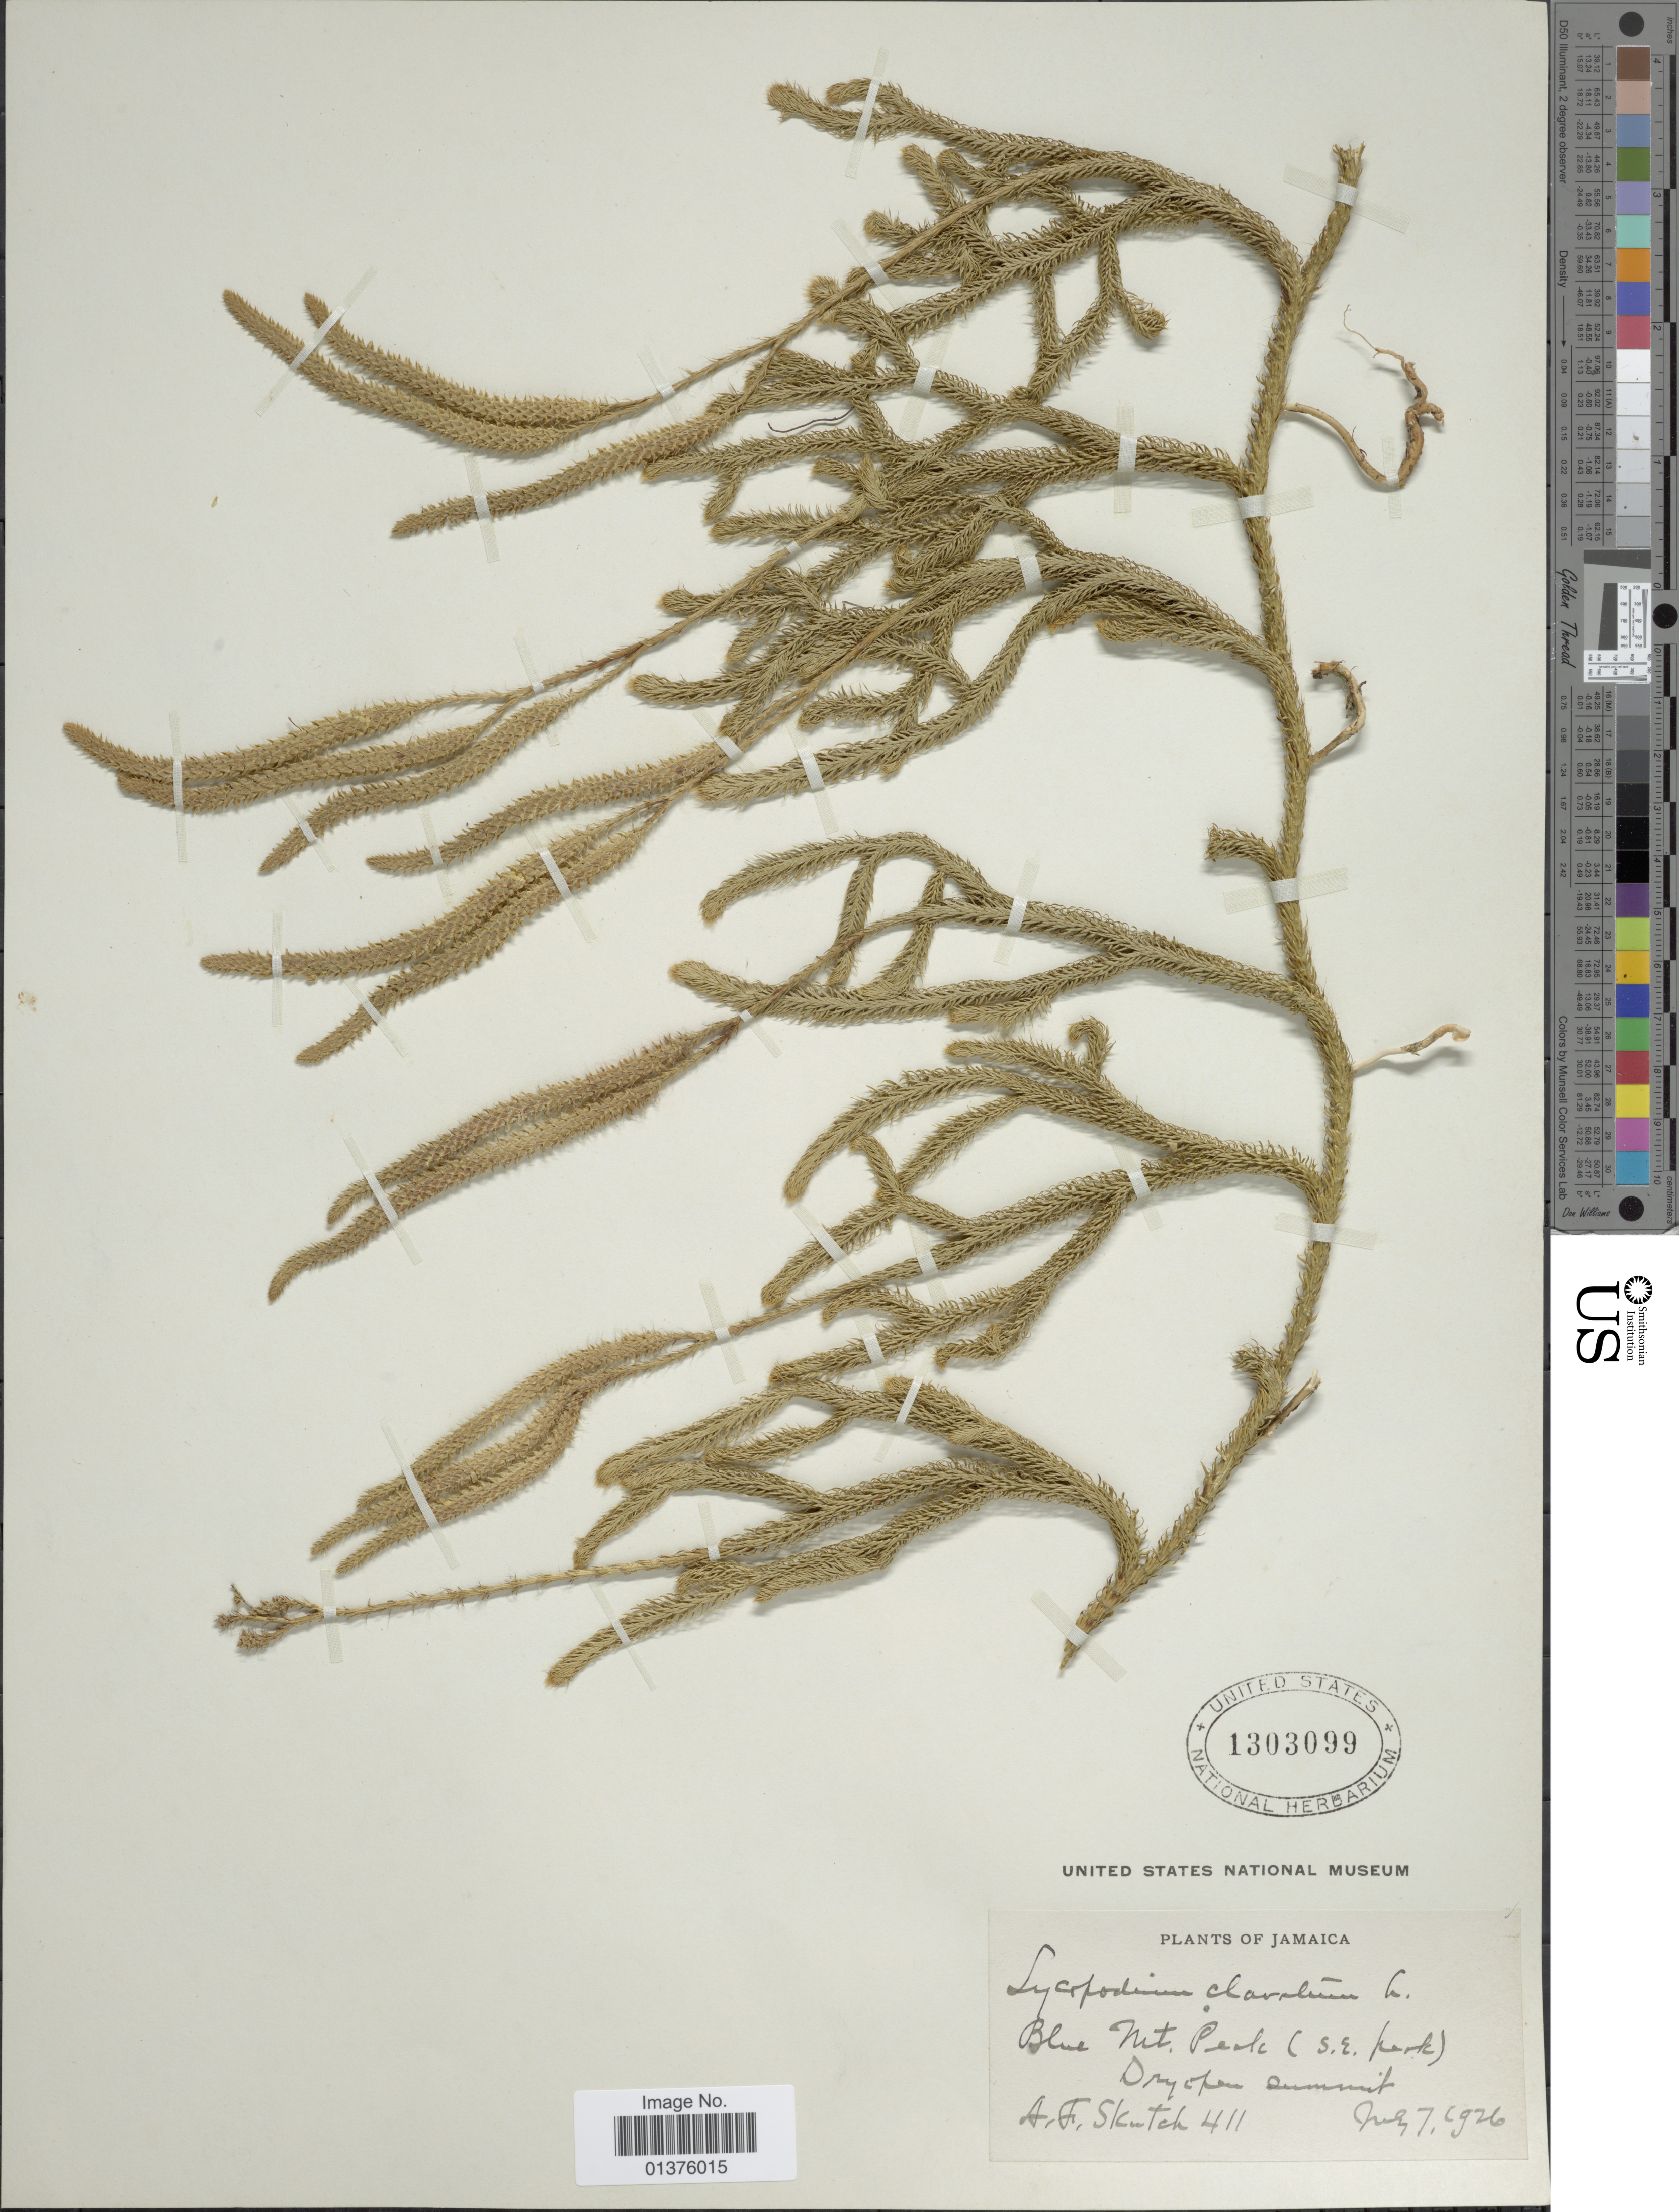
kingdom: Plantae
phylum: Tracheophyta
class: Lycopodiopsida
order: Lycopodiales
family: Lycopodiaceae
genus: Lycopodium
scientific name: Lycopodium clavatum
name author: L.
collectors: A. F. Skutch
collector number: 411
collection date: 1926-07-07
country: Jamaica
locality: Blue Mt. Peak(S.E. peak)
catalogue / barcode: US 1303099